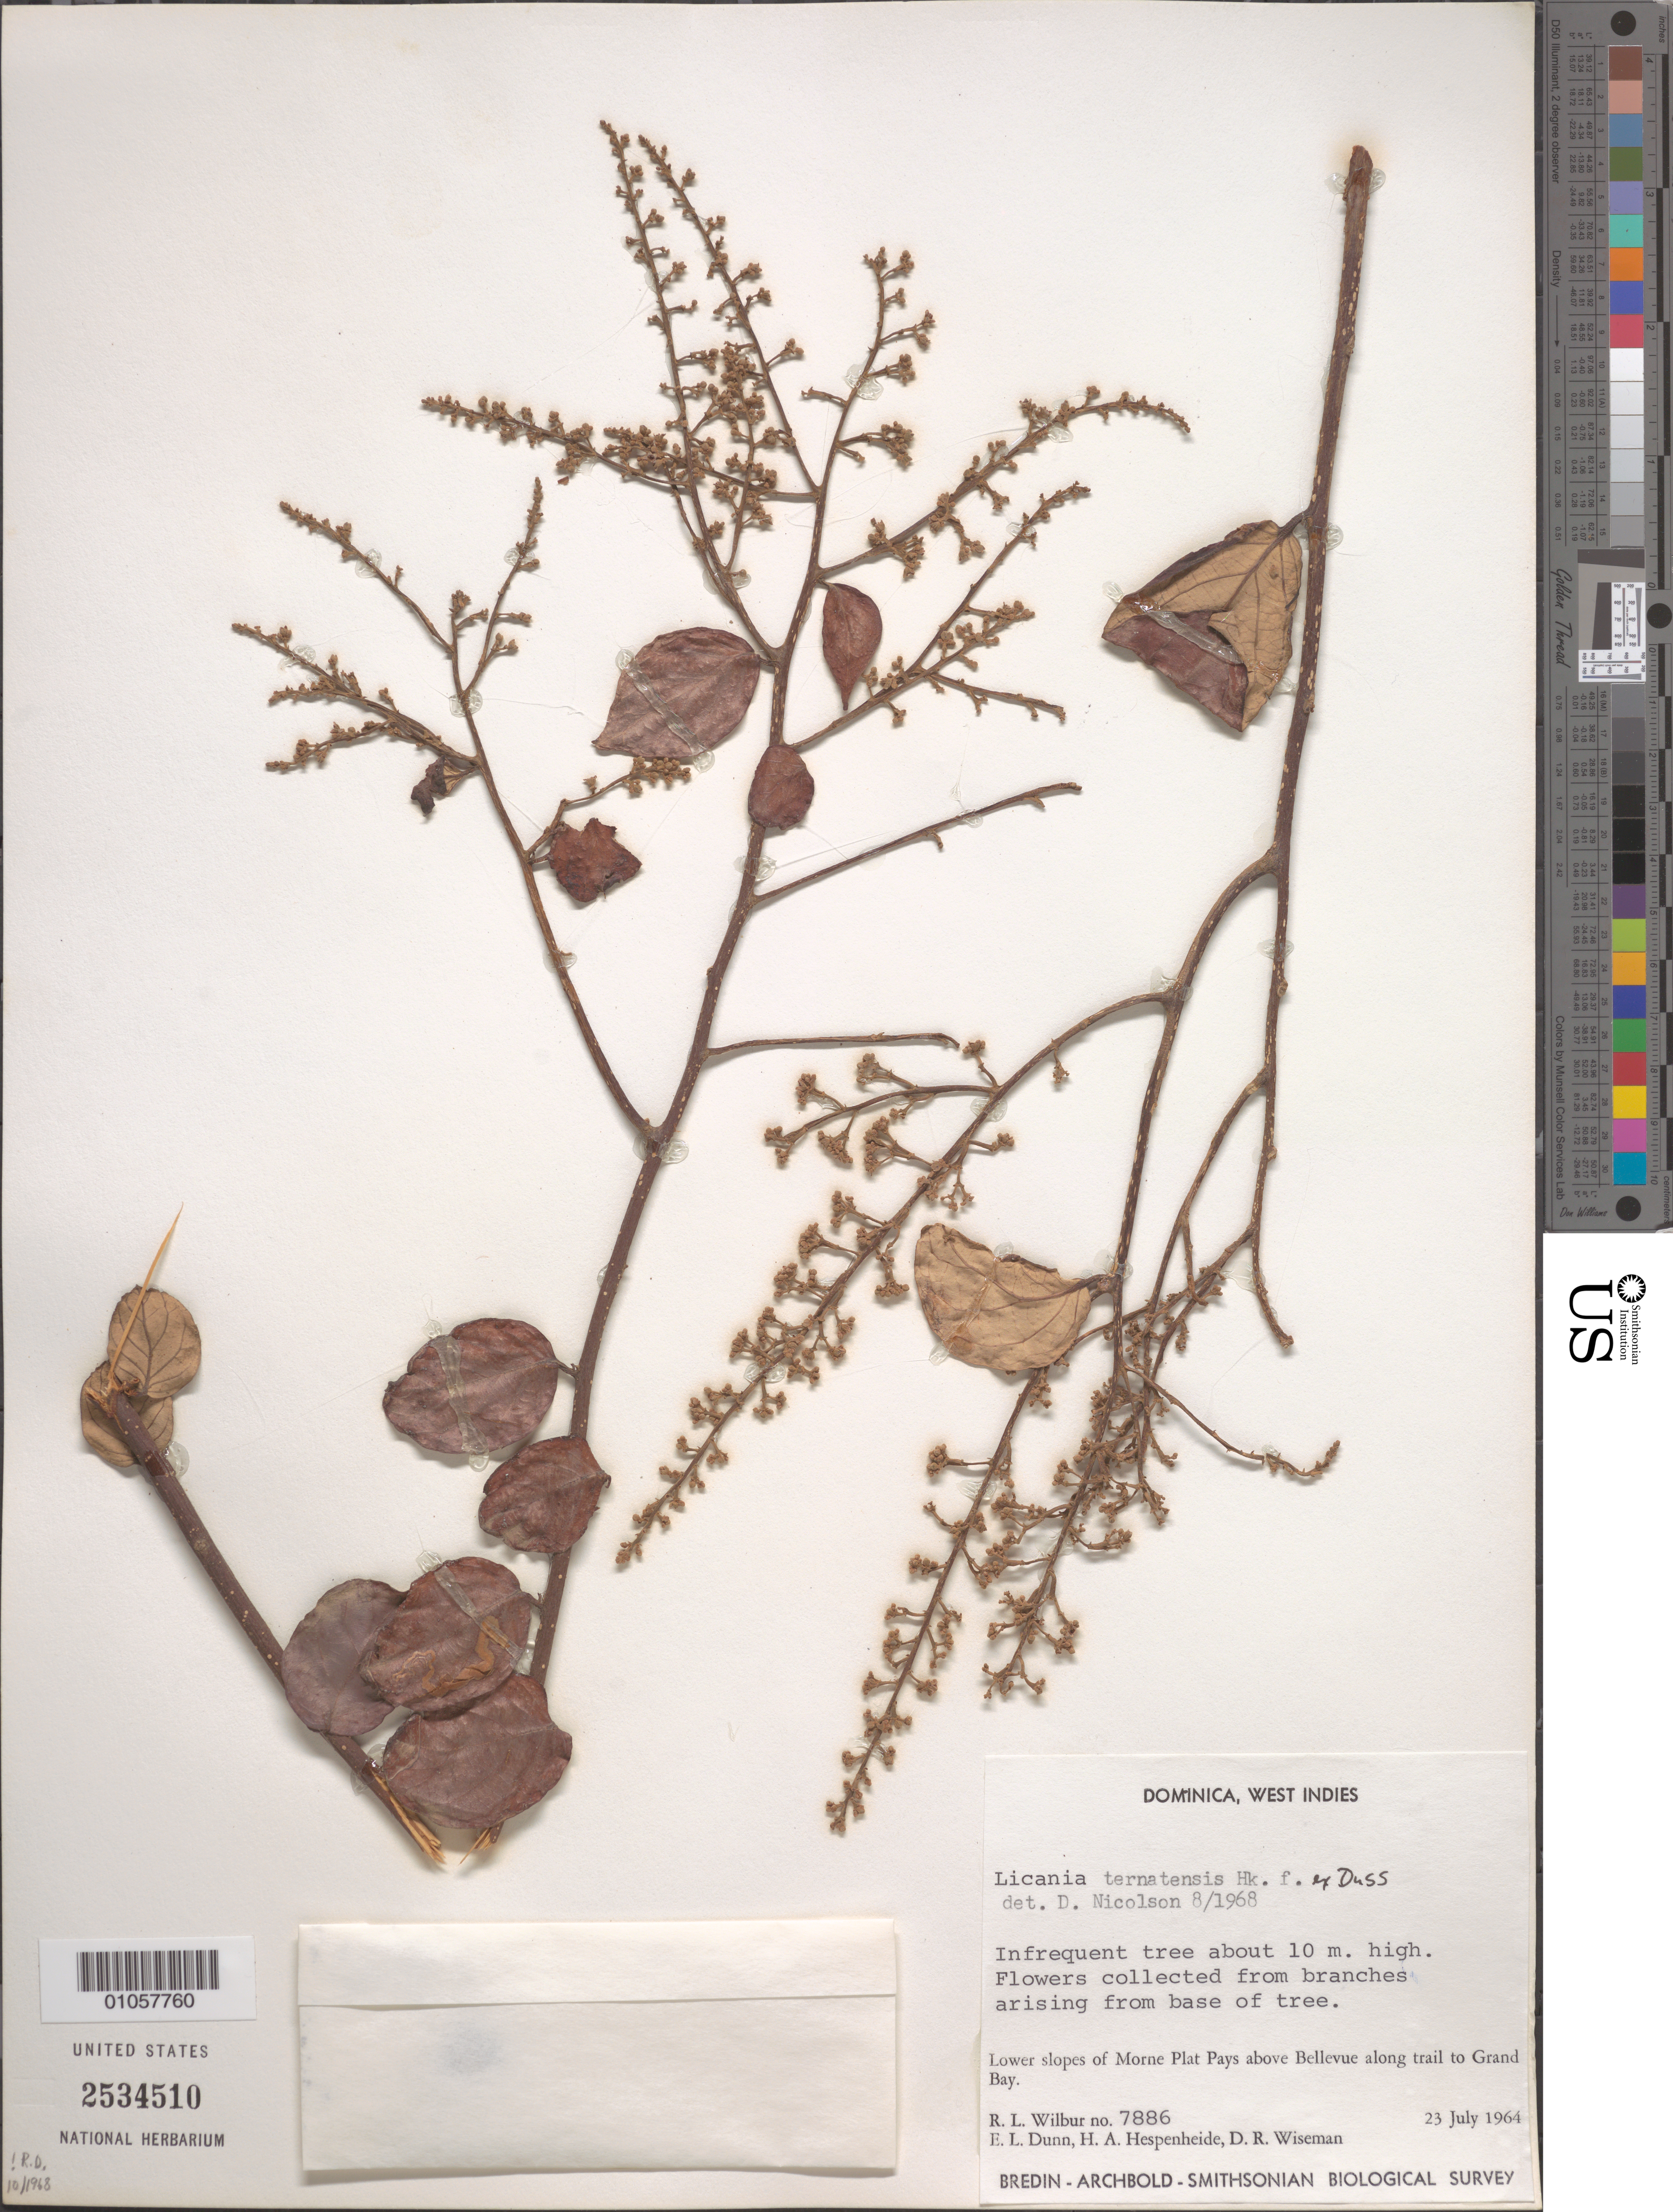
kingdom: Plantae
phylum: Tracheophyta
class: Magnoliopsida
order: Malpighiales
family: Chrysobalanaceae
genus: Licania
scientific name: Licania ternatensis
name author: Hook. f. ex Duss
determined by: Nicolson, Dan H.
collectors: R. L. Wilbur, E. Dunn, H. A. Hespenheide & D. R. Wiseman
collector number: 7886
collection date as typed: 23 Jul 1964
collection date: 1964-07-23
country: Dominica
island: Dominica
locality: Morne Plat Pays above Bellevue along trail to Grand Bay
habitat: Lower slopes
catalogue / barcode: US 2534510